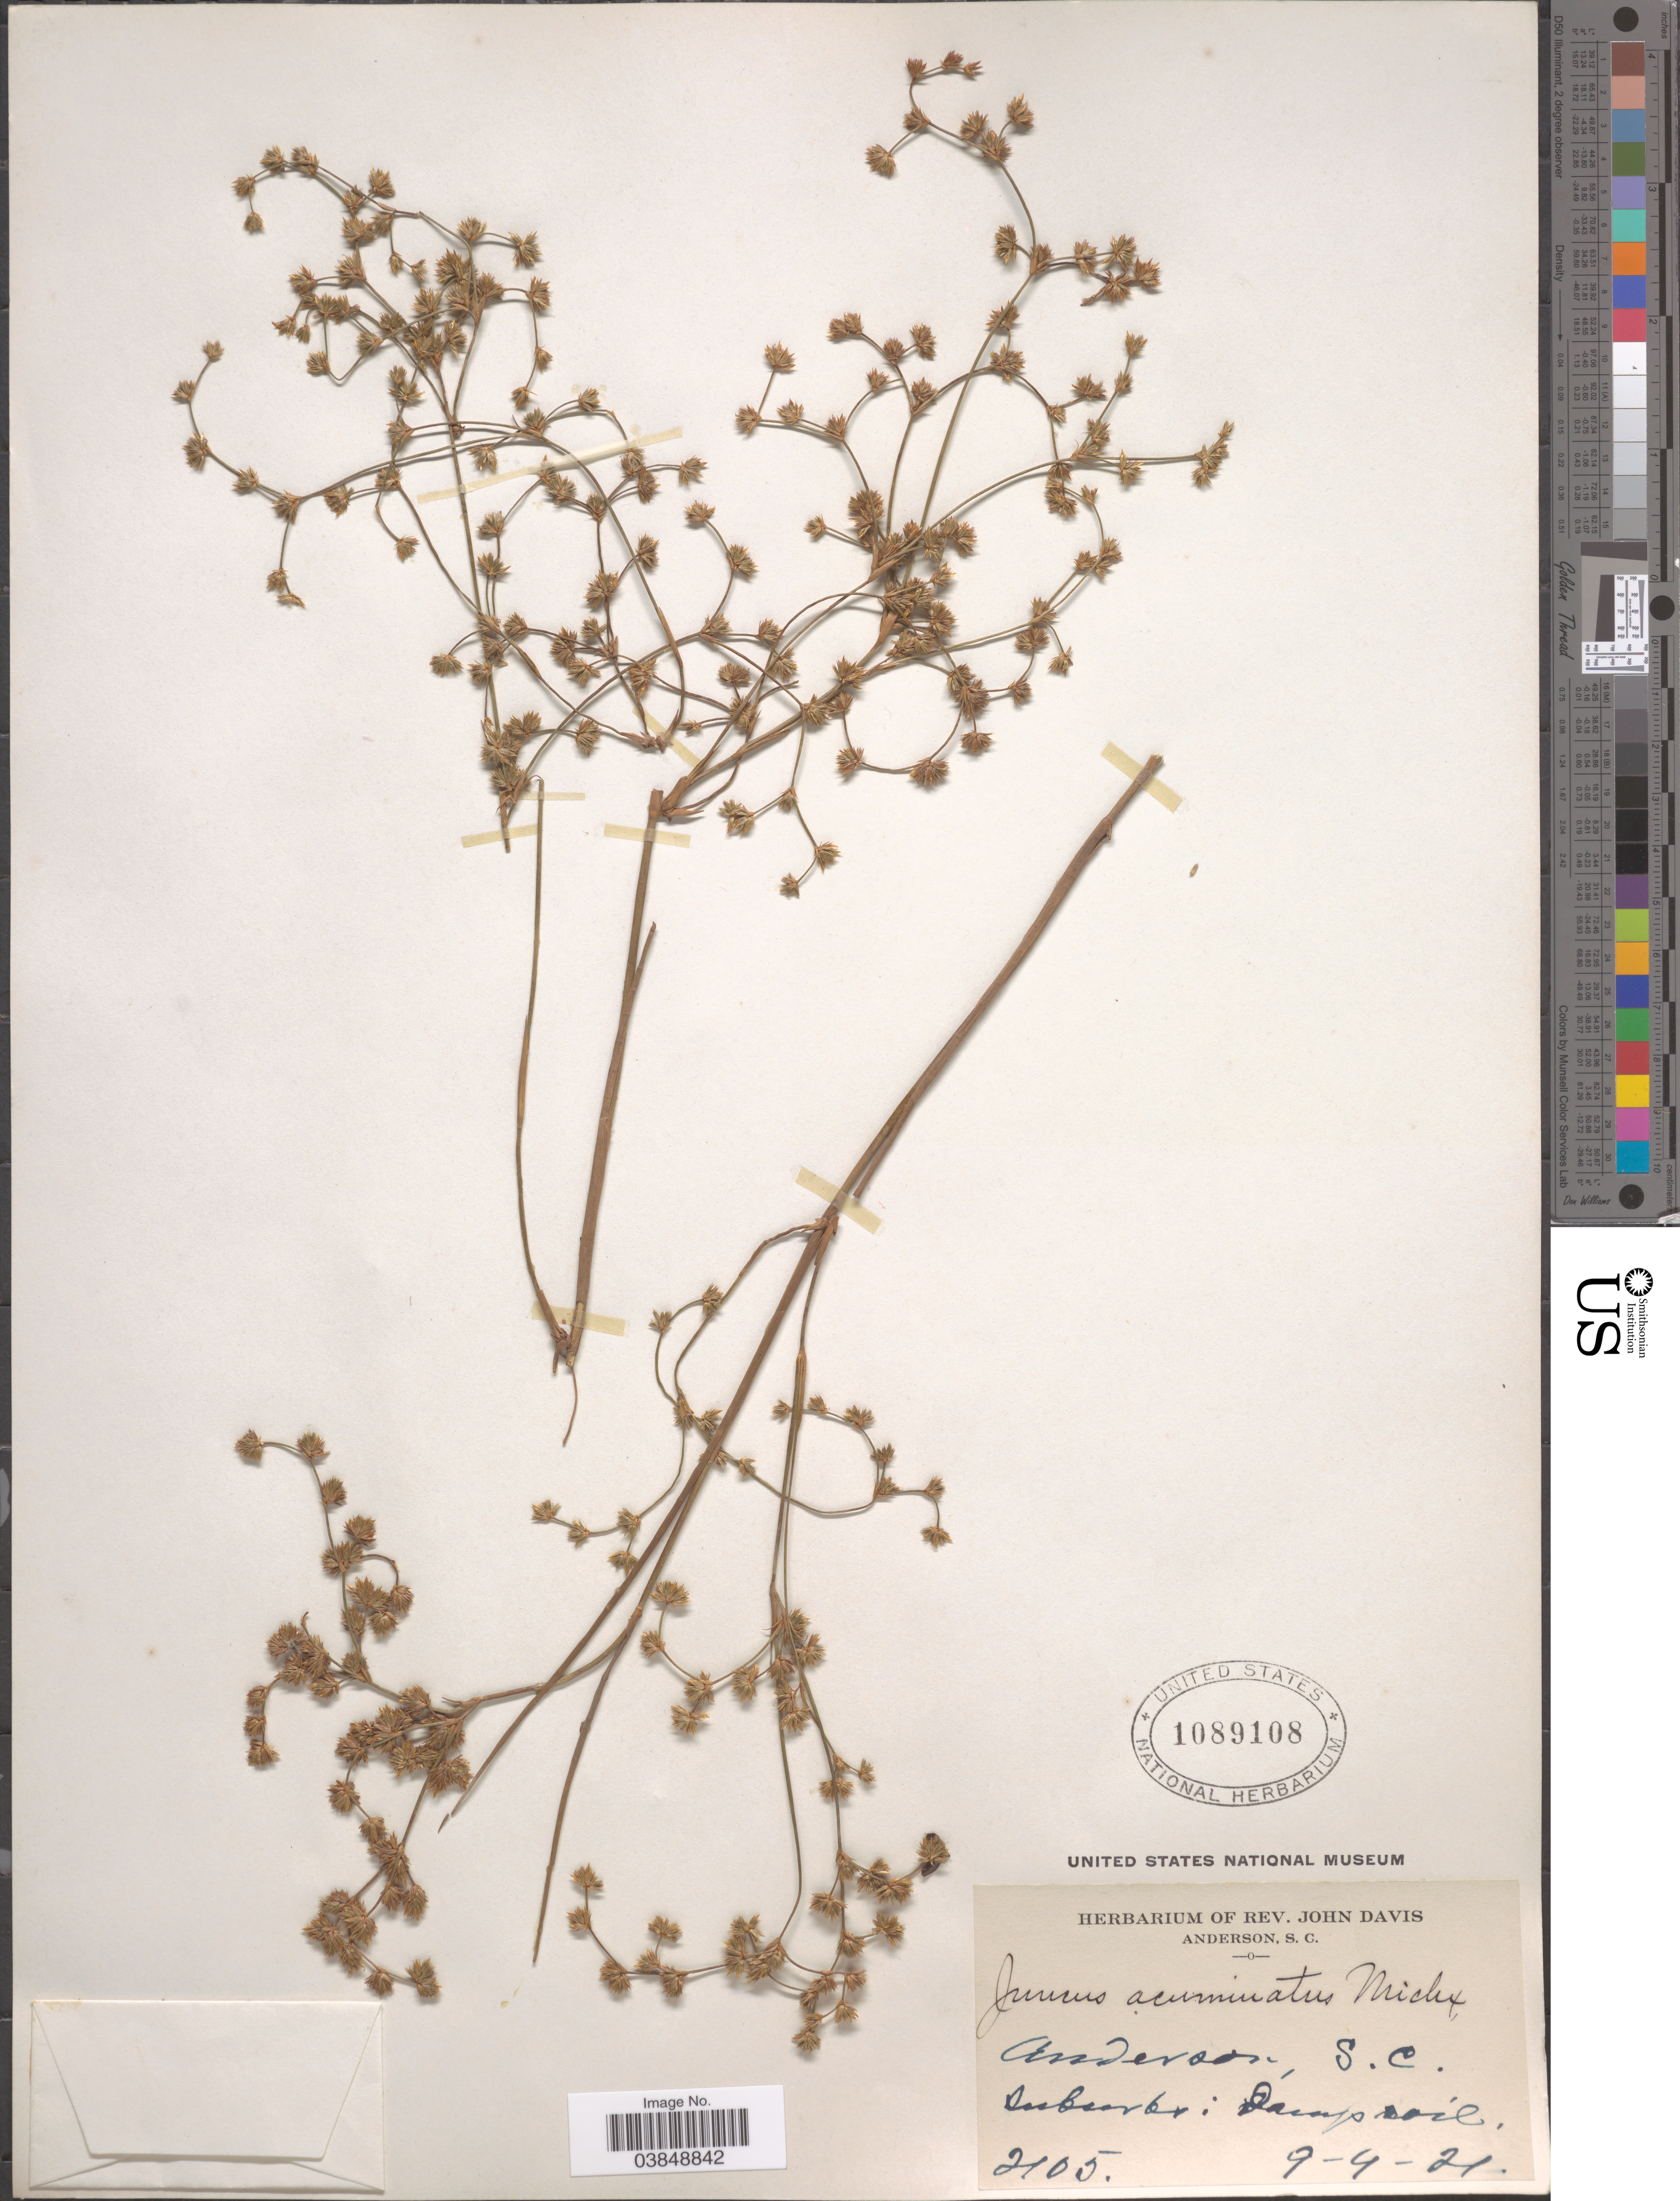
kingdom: Plantae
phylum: Tracheophyta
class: Liliopsida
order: Poales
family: Juncaceae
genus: Juncus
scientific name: Juncus acuminatus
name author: Michx.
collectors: ex herb. Rev. John Davis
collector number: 2105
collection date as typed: Transcribed d/m/y: 4/9/21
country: United States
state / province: South Carolina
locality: Anderson.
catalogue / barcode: US 1089108